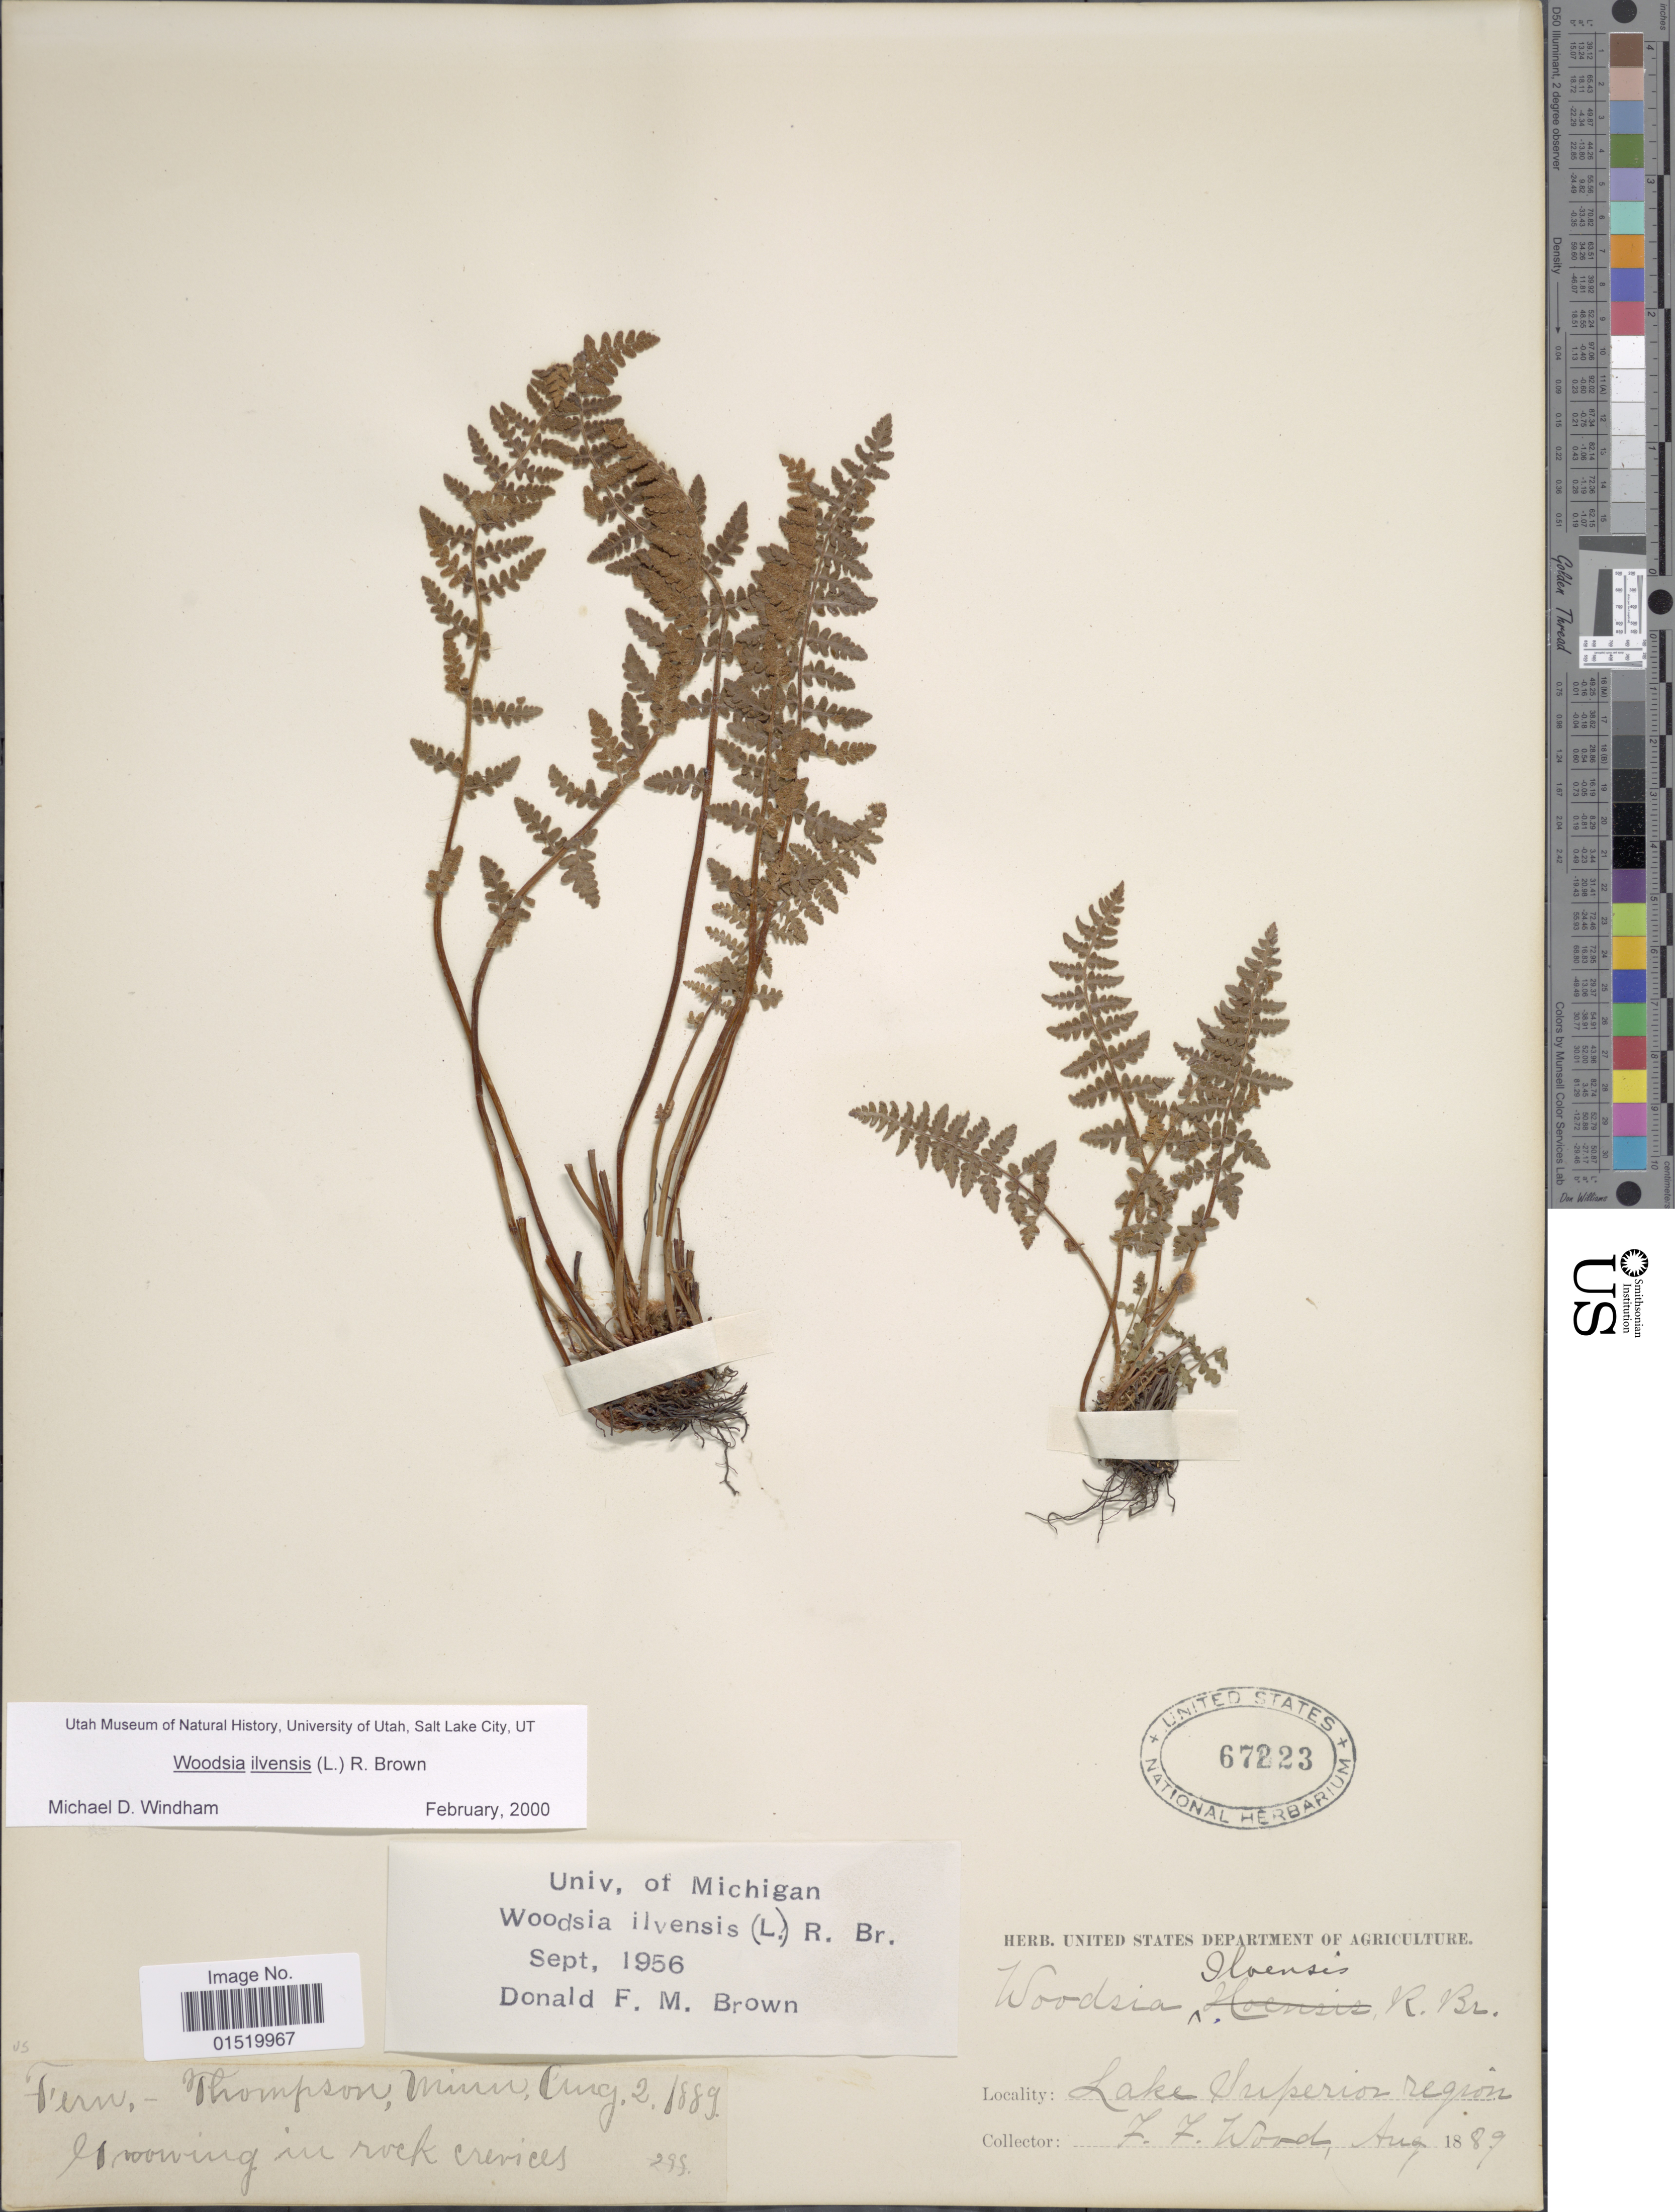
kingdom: Plantae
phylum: Tracheophyta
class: Polypodiopsida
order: Polypodiales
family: Woodsiaceae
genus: Woodsia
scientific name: Woodsia ilvensis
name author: (L.) R. Br.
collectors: F. Wood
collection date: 1889-08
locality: Lake Superior region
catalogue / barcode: US 67223